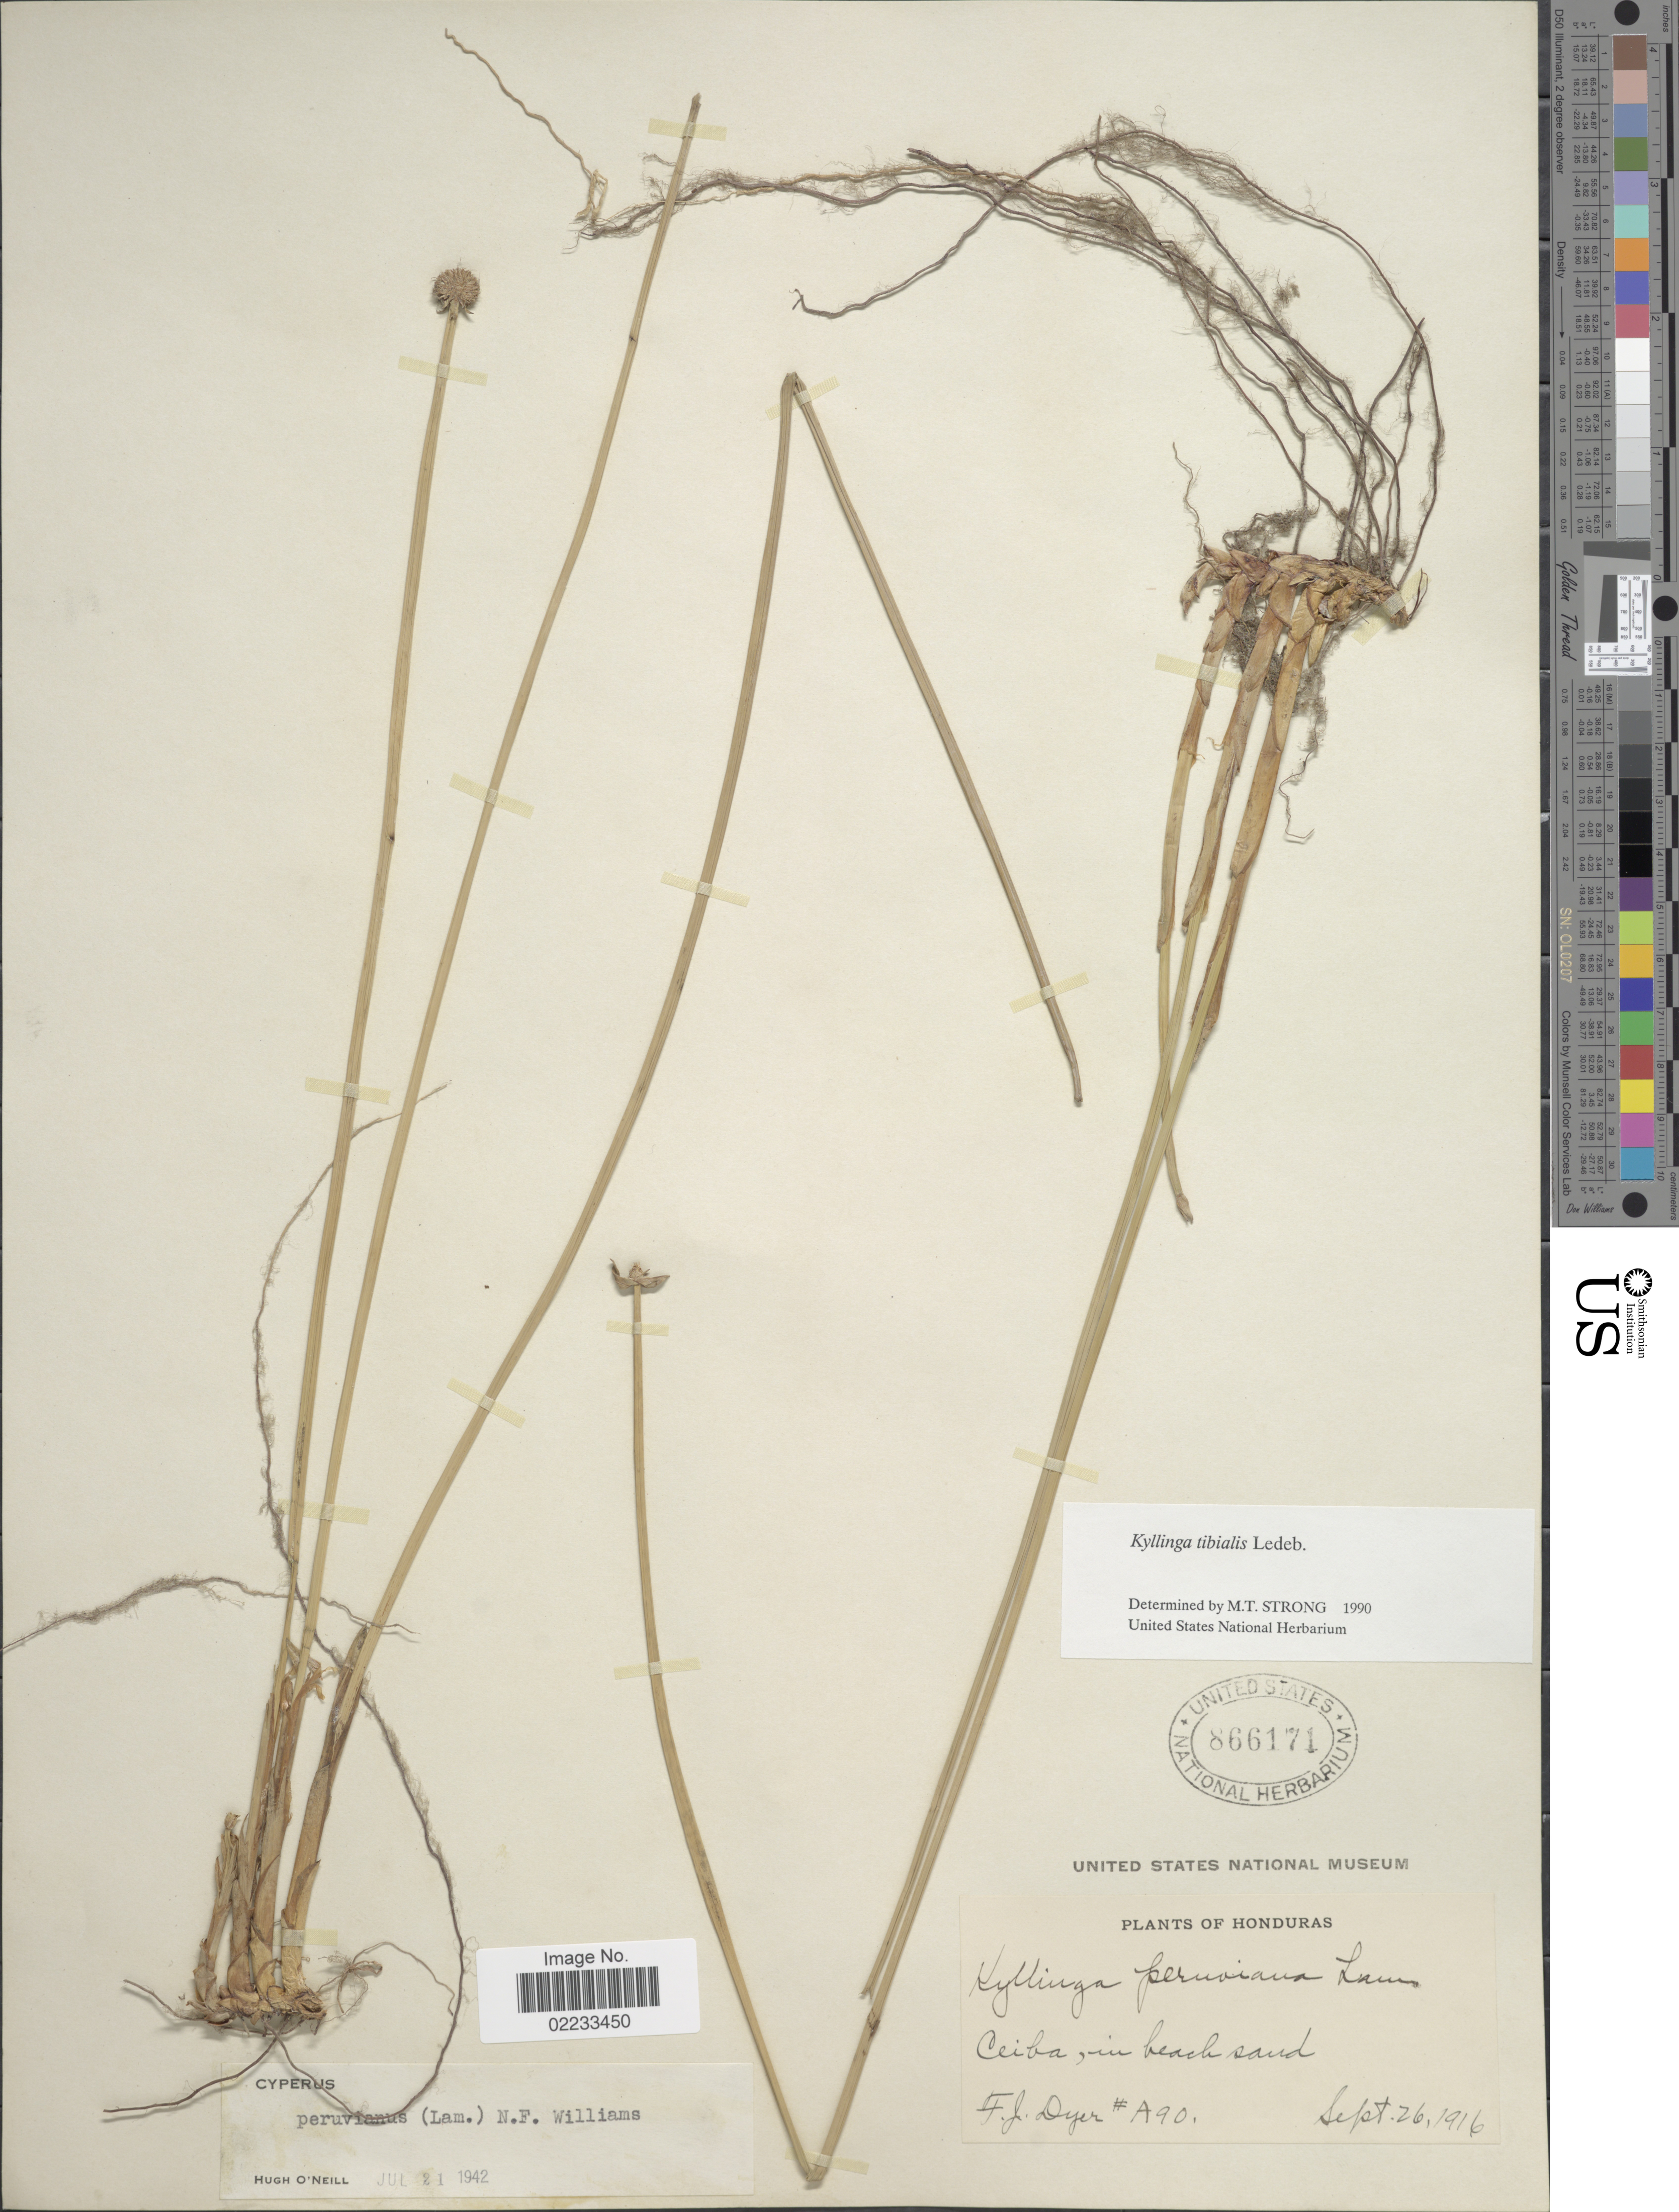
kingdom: Plantae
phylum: Tracheophyta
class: Liliopsida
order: Poales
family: Cyperaceae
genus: Cyperus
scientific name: Cyperus tibialis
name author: (Poit. ex Ledeb.) Govaerts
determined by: Strong, Mark T., (BOT), Smithsonian Institution - National Museum of Natural History (UNITED STATES)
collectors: F. J. Dyer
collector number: A90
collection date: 1916-09-26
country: Honduras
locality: Ceiba, in beach sand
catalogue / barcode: US 866171